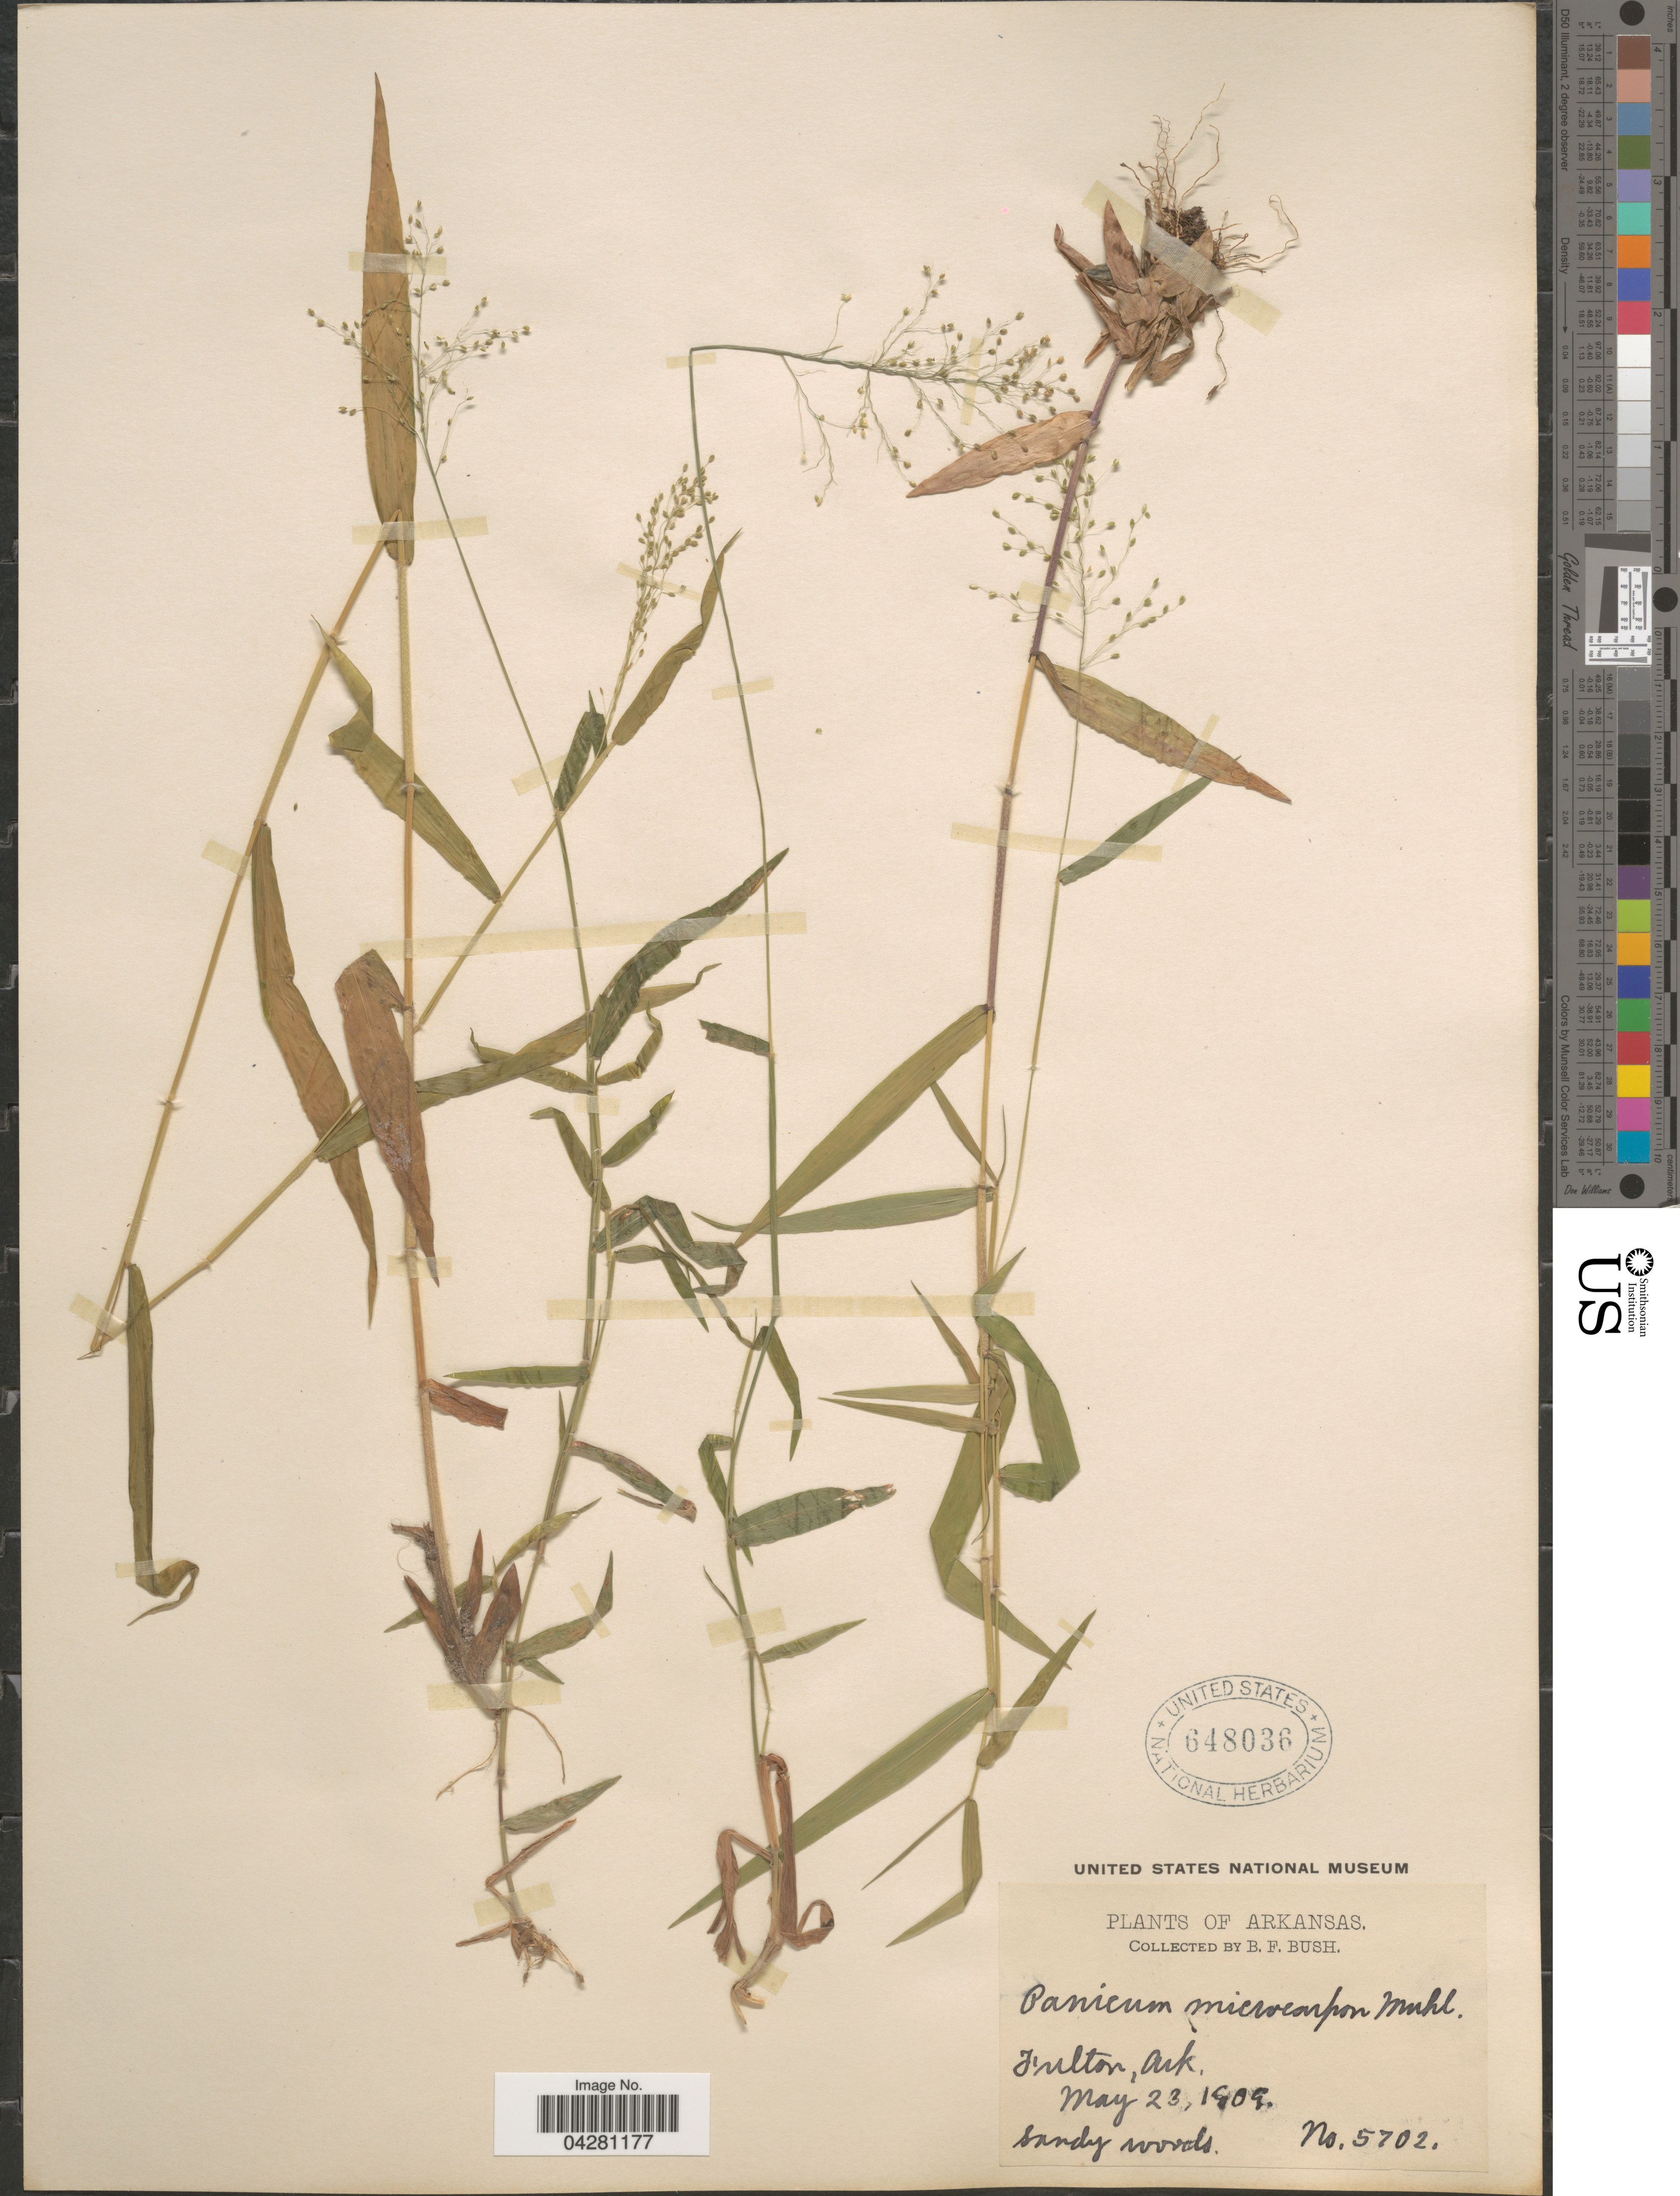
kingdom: Plantae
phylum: Tracheophyta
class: Liliopsida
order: Poales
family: Poaceae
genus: Dichanthelium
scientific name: Dichanthelium dichotomum var. dichotomum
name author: (L.) Gould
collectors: B. F. Bush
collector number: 5702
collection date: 1909-05-23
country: United States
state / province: Arkansas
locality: Fulton.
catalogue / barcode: US 648036